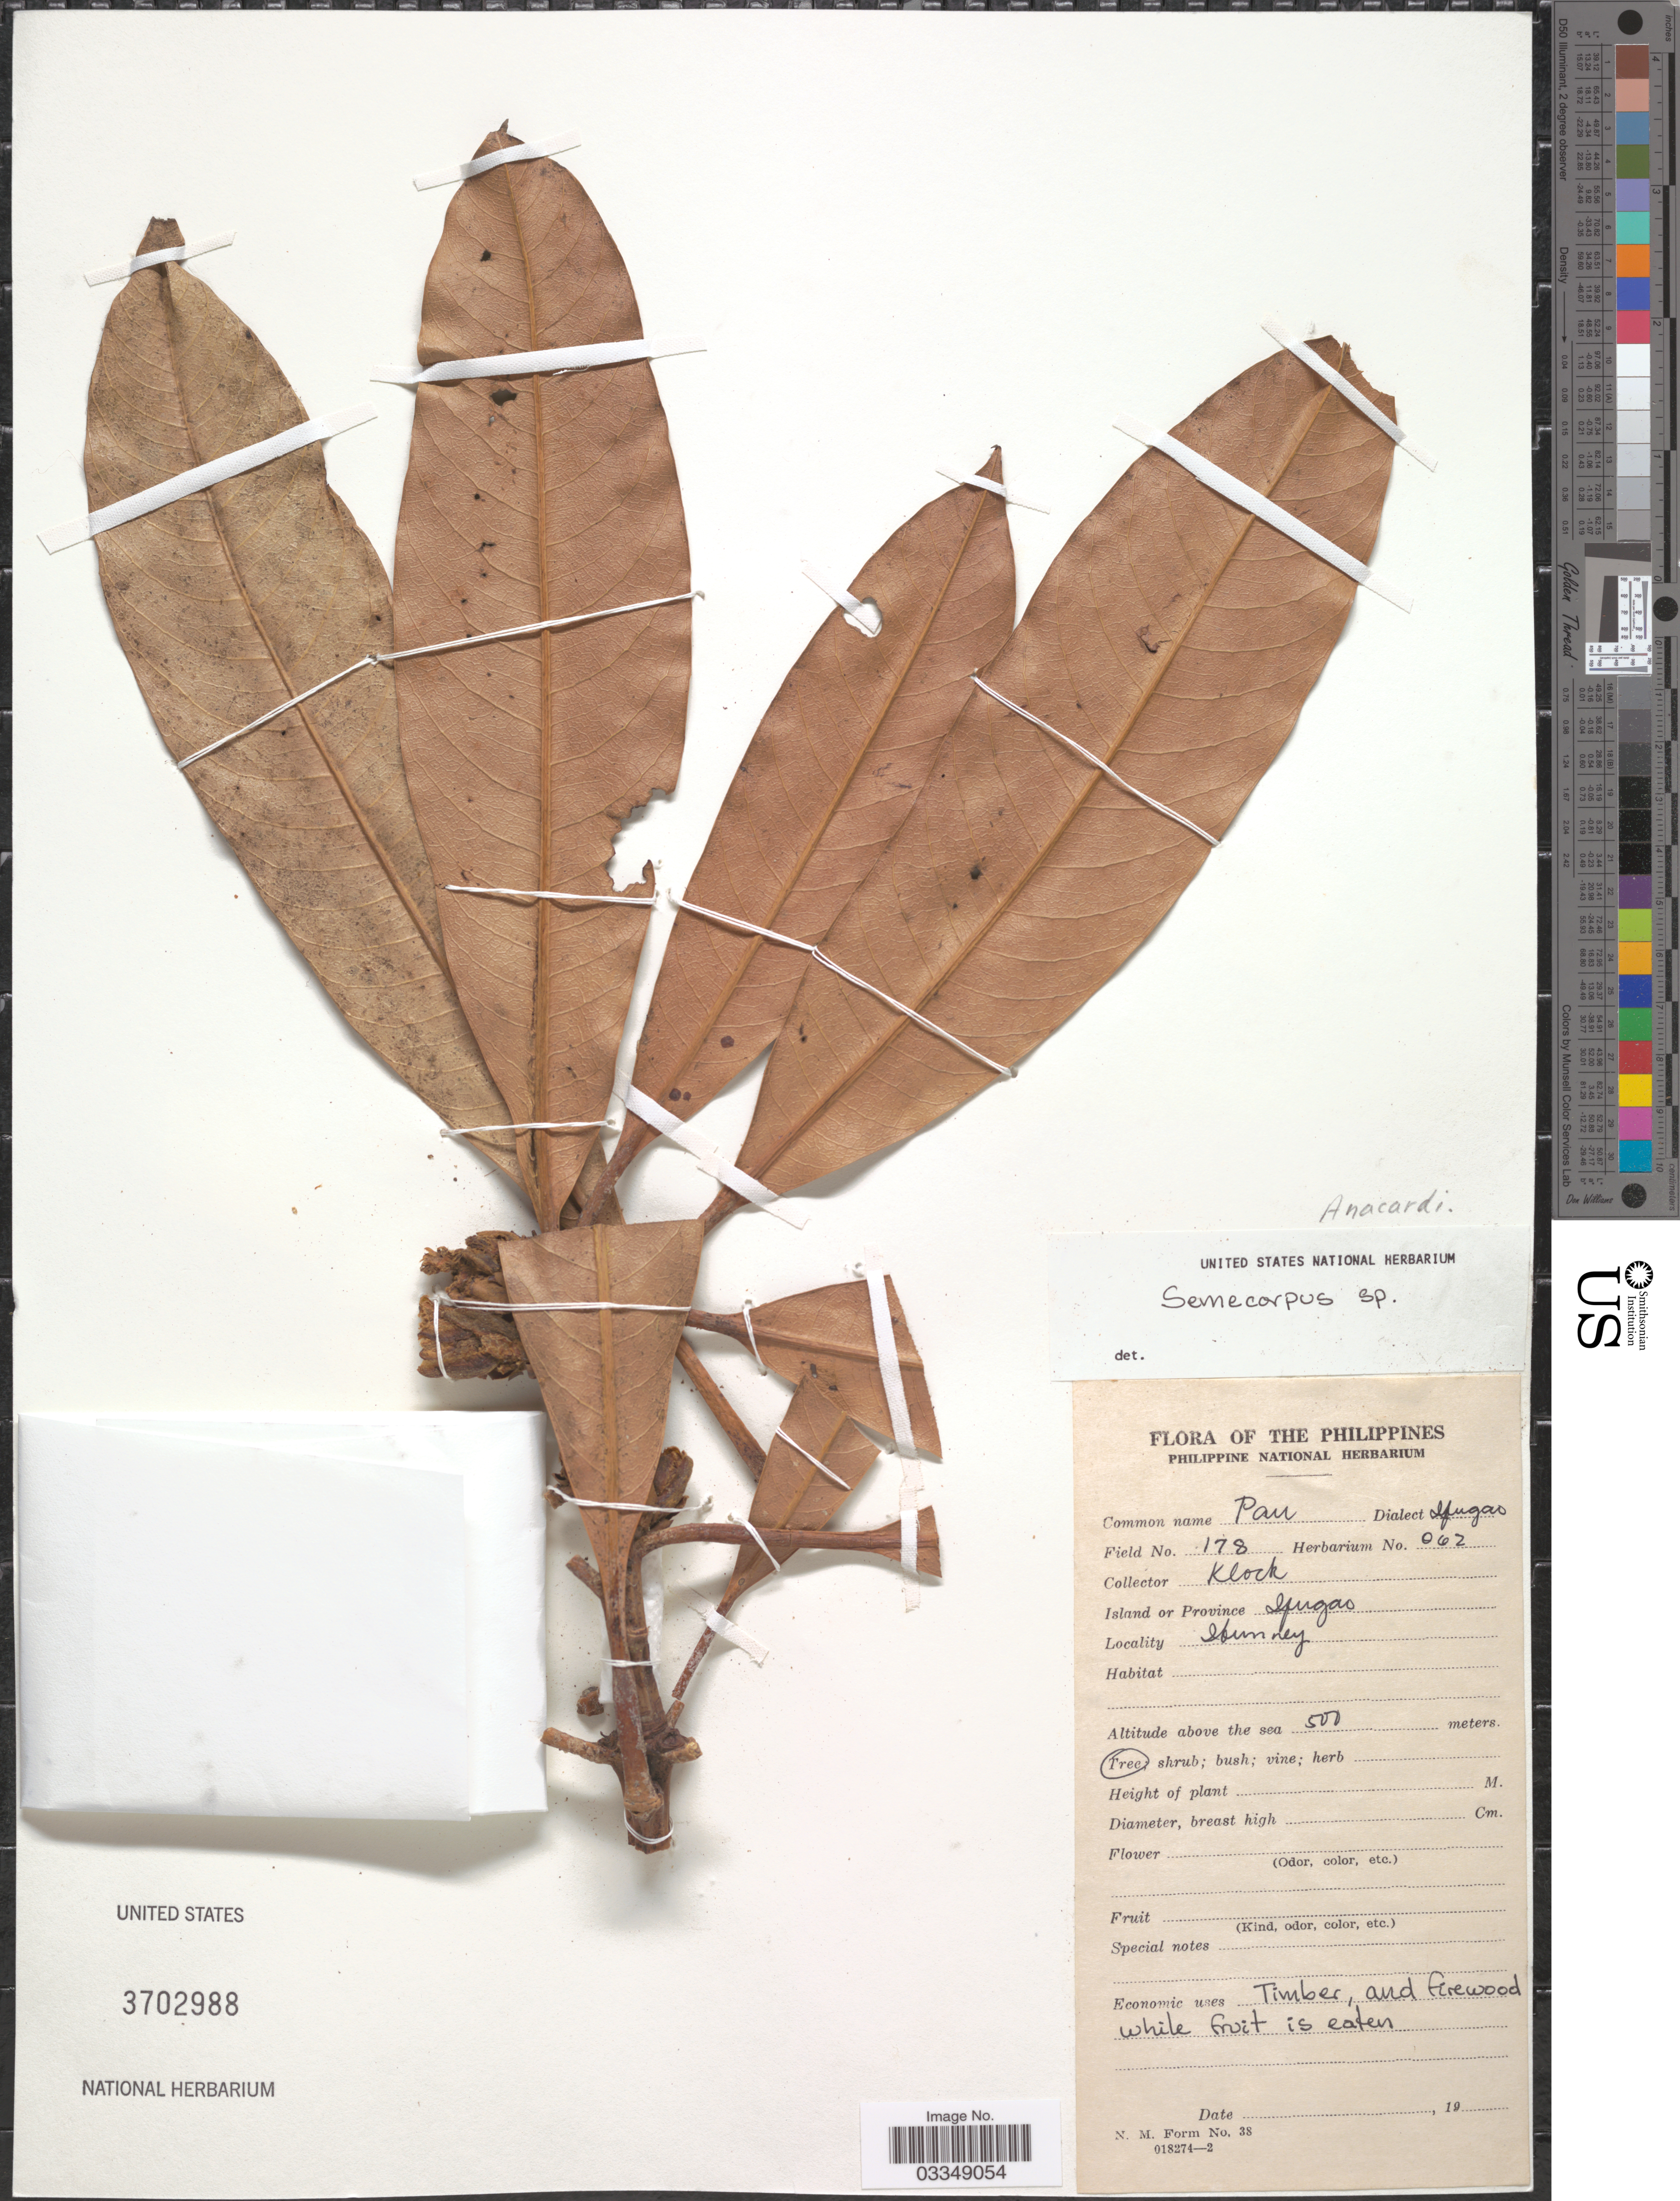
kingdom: Plantae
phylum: Tracheophyta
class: Magnoliopsida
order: Sapindales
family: Anacardiaceae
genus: Semecarpus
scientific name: Semecarpus sp.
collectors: Klock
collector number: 178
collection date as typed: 19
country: Philippines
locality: Island or Province Ifugao. Ibunney.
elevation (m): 500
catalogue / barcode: US 3702988